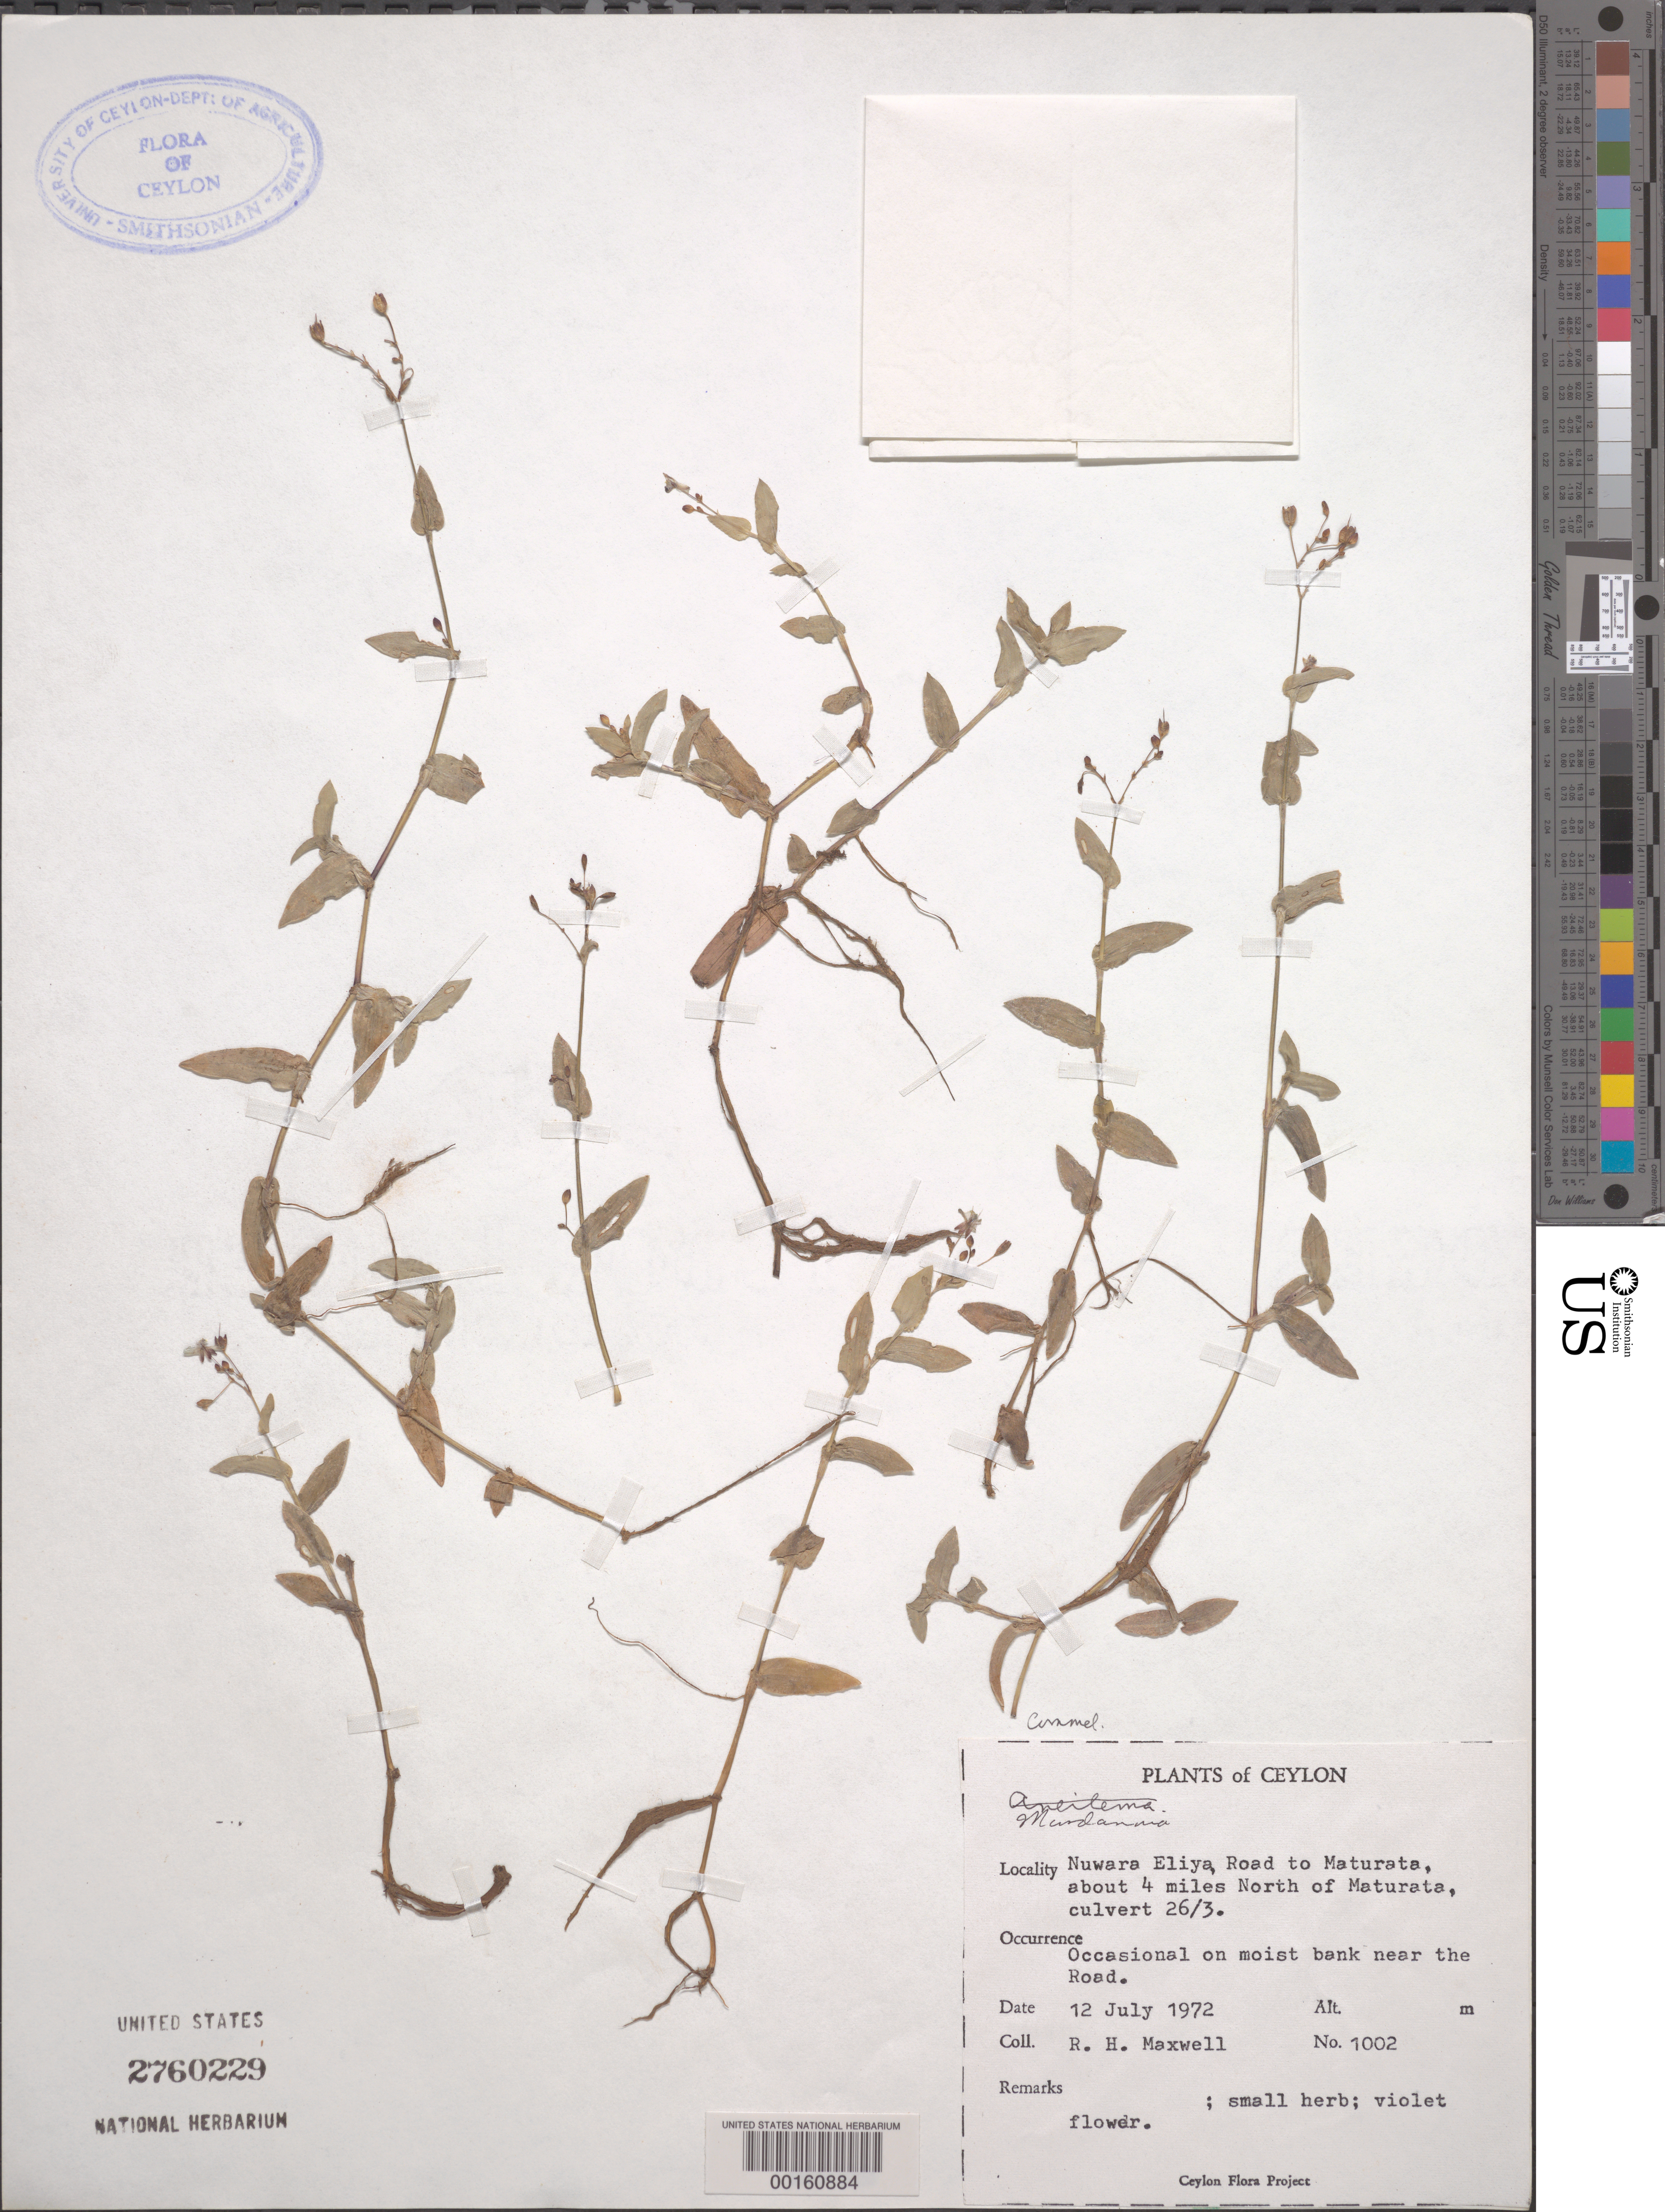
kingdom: Plantae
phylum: Tracheophyta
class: Liliopsida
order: Commelinales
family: Commelinaceae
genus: Murdannia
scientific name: Murdannia spirata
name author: (L.) G. Brückn.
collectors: R. H. Maxwell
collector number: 1002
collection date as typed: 12 Jul 1972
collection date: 1972-07-12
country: Sri Lanka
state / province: Central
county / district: Nuwara Eliya Dist.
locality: N of maturata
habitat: Moist bank near roadside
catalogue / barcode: US 2760229